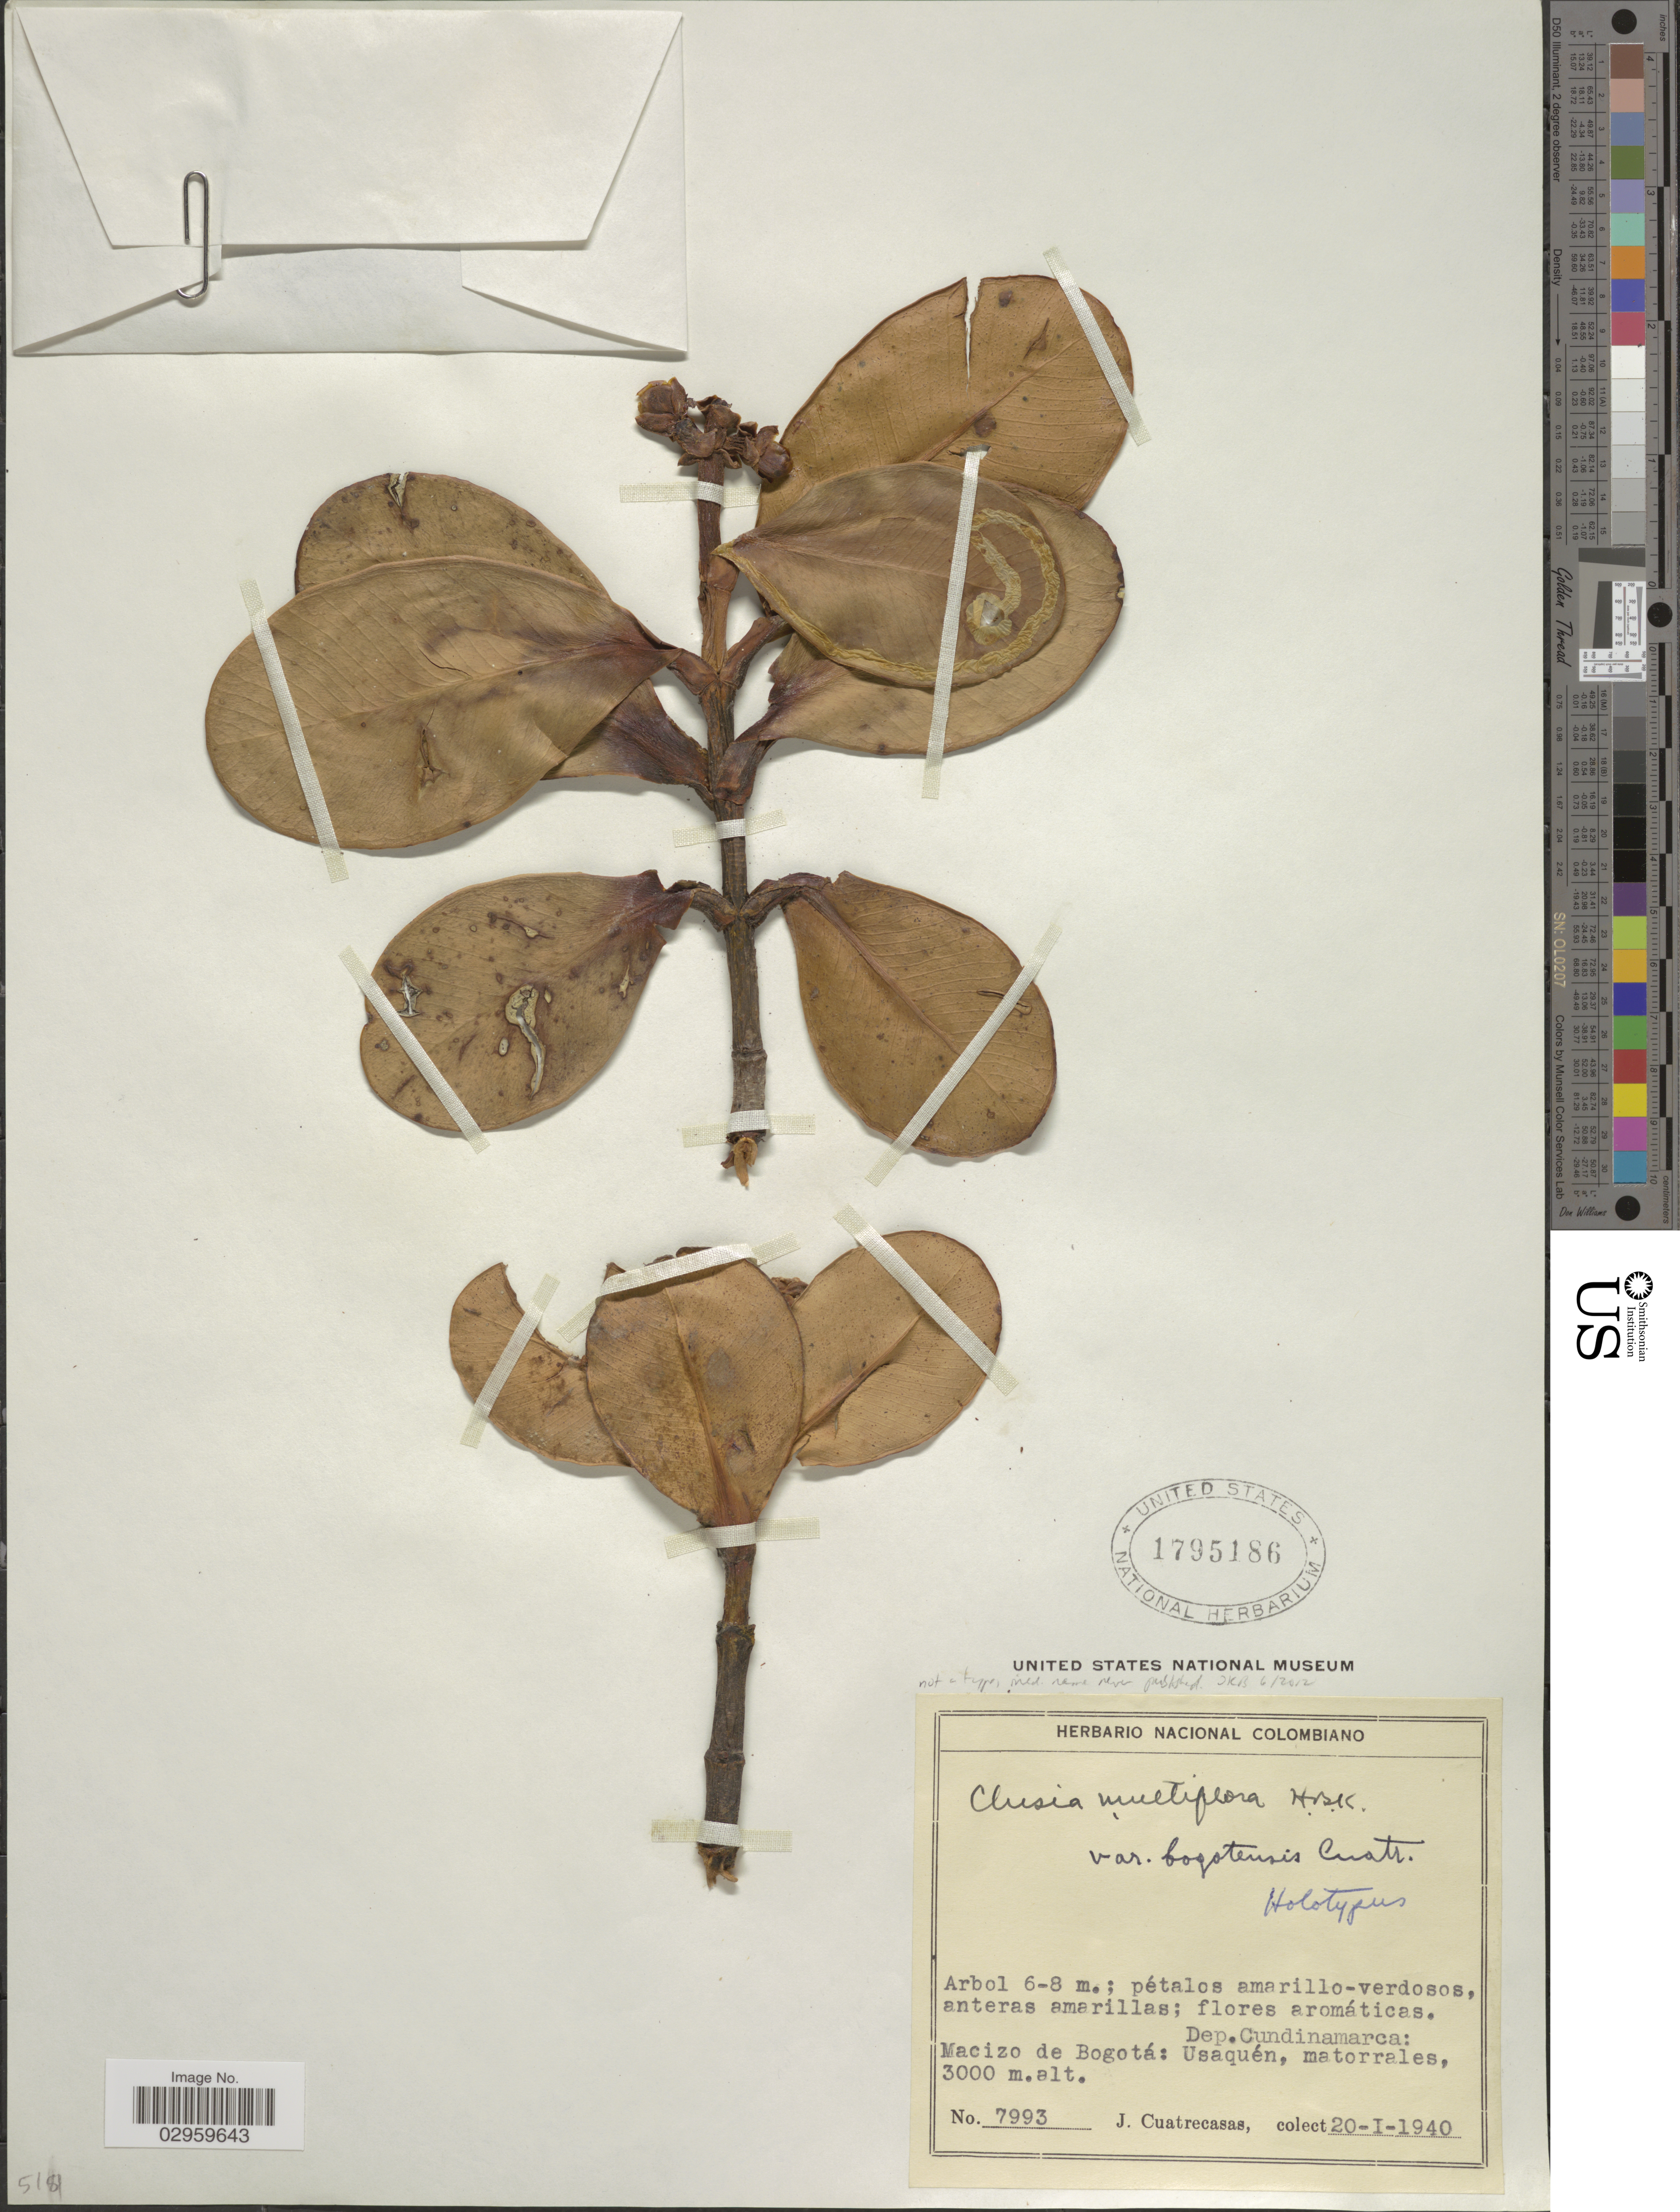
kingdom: Plantae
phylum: Tracheophyta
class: Magnoliopsida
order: Malpighiales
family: Clusiaceae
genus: Clusia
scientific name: Clusia multiflora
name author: Kunth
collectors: J. Cuatrecasas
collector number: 7993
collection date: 1940-01-20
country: Colombia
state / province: Cundinamarca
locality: Dep. Cundinamarca: Macizo de Bogotá: Usaquén.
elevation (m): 3000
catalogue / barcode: US 1795186